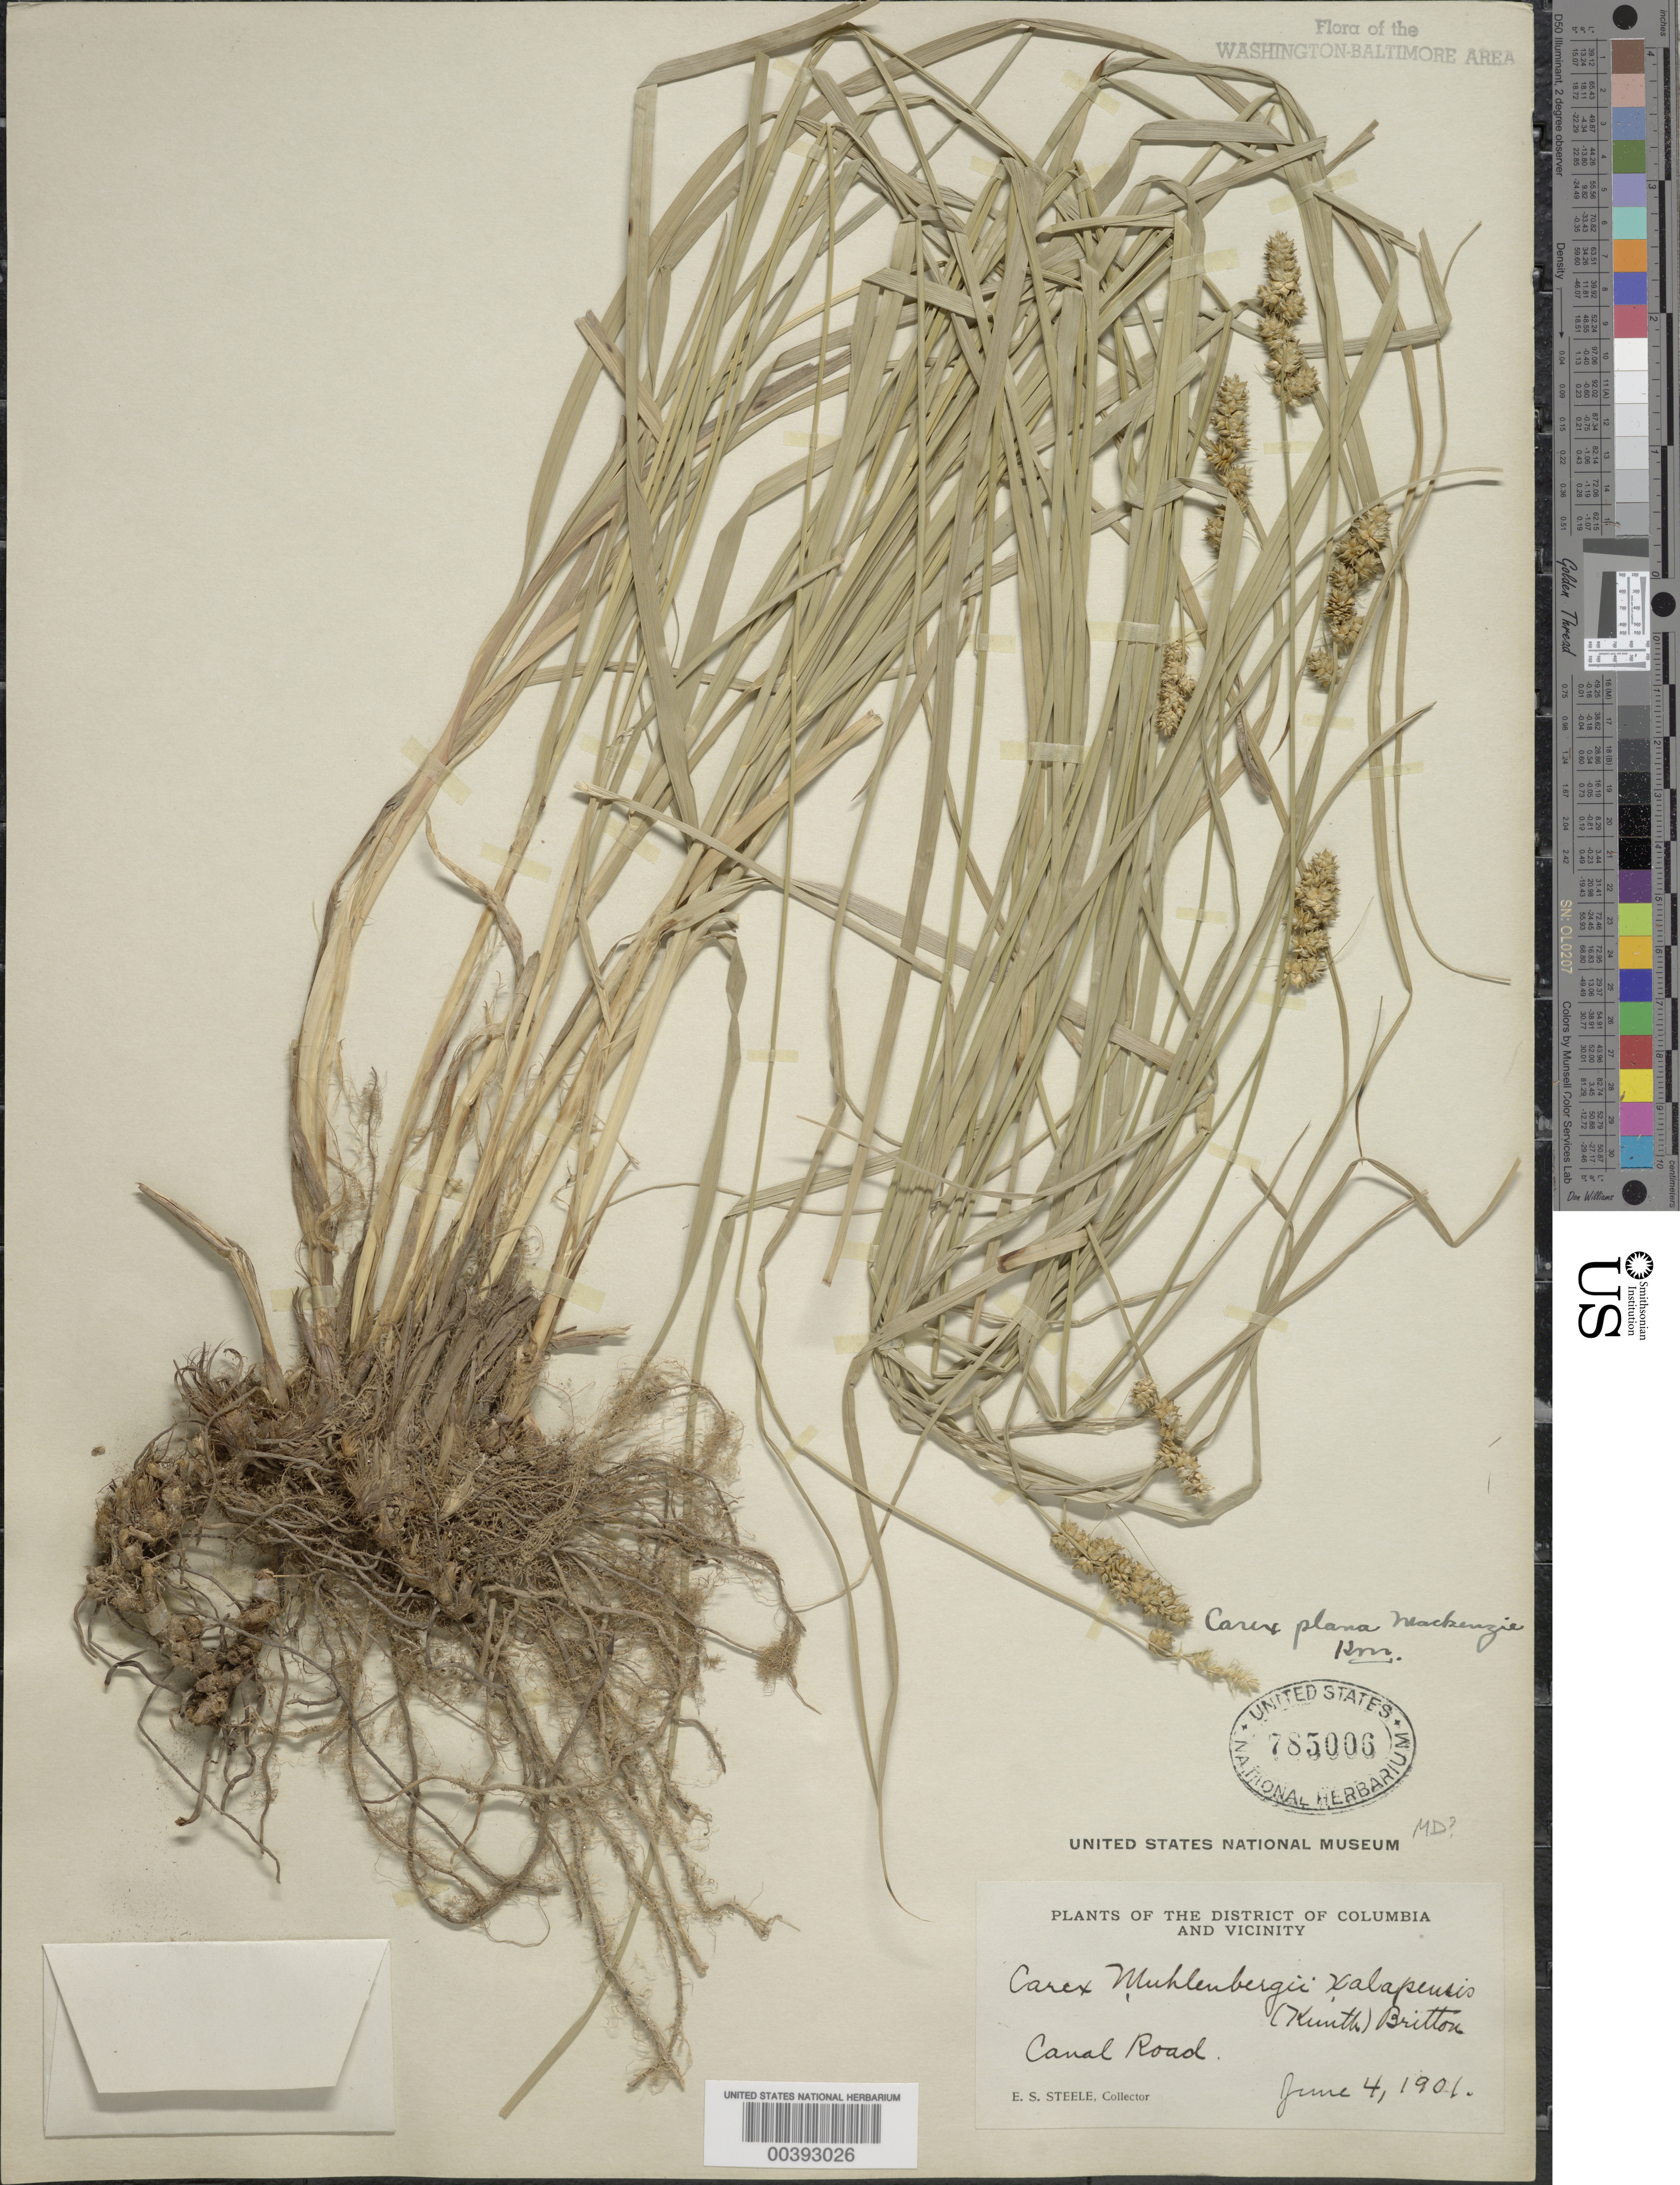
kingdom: Plantae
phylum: Tracheophyta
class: Liliopsida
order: Poales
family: Cyperaceae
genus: Carex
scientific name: Carex muehlenbergii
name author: Willd.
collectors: E. Steele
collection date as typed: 04 Jun 1901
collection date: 1901-06-04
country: United States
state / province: District of Columbia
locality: Canal Road C. & O. Canal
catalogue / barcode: US 785006